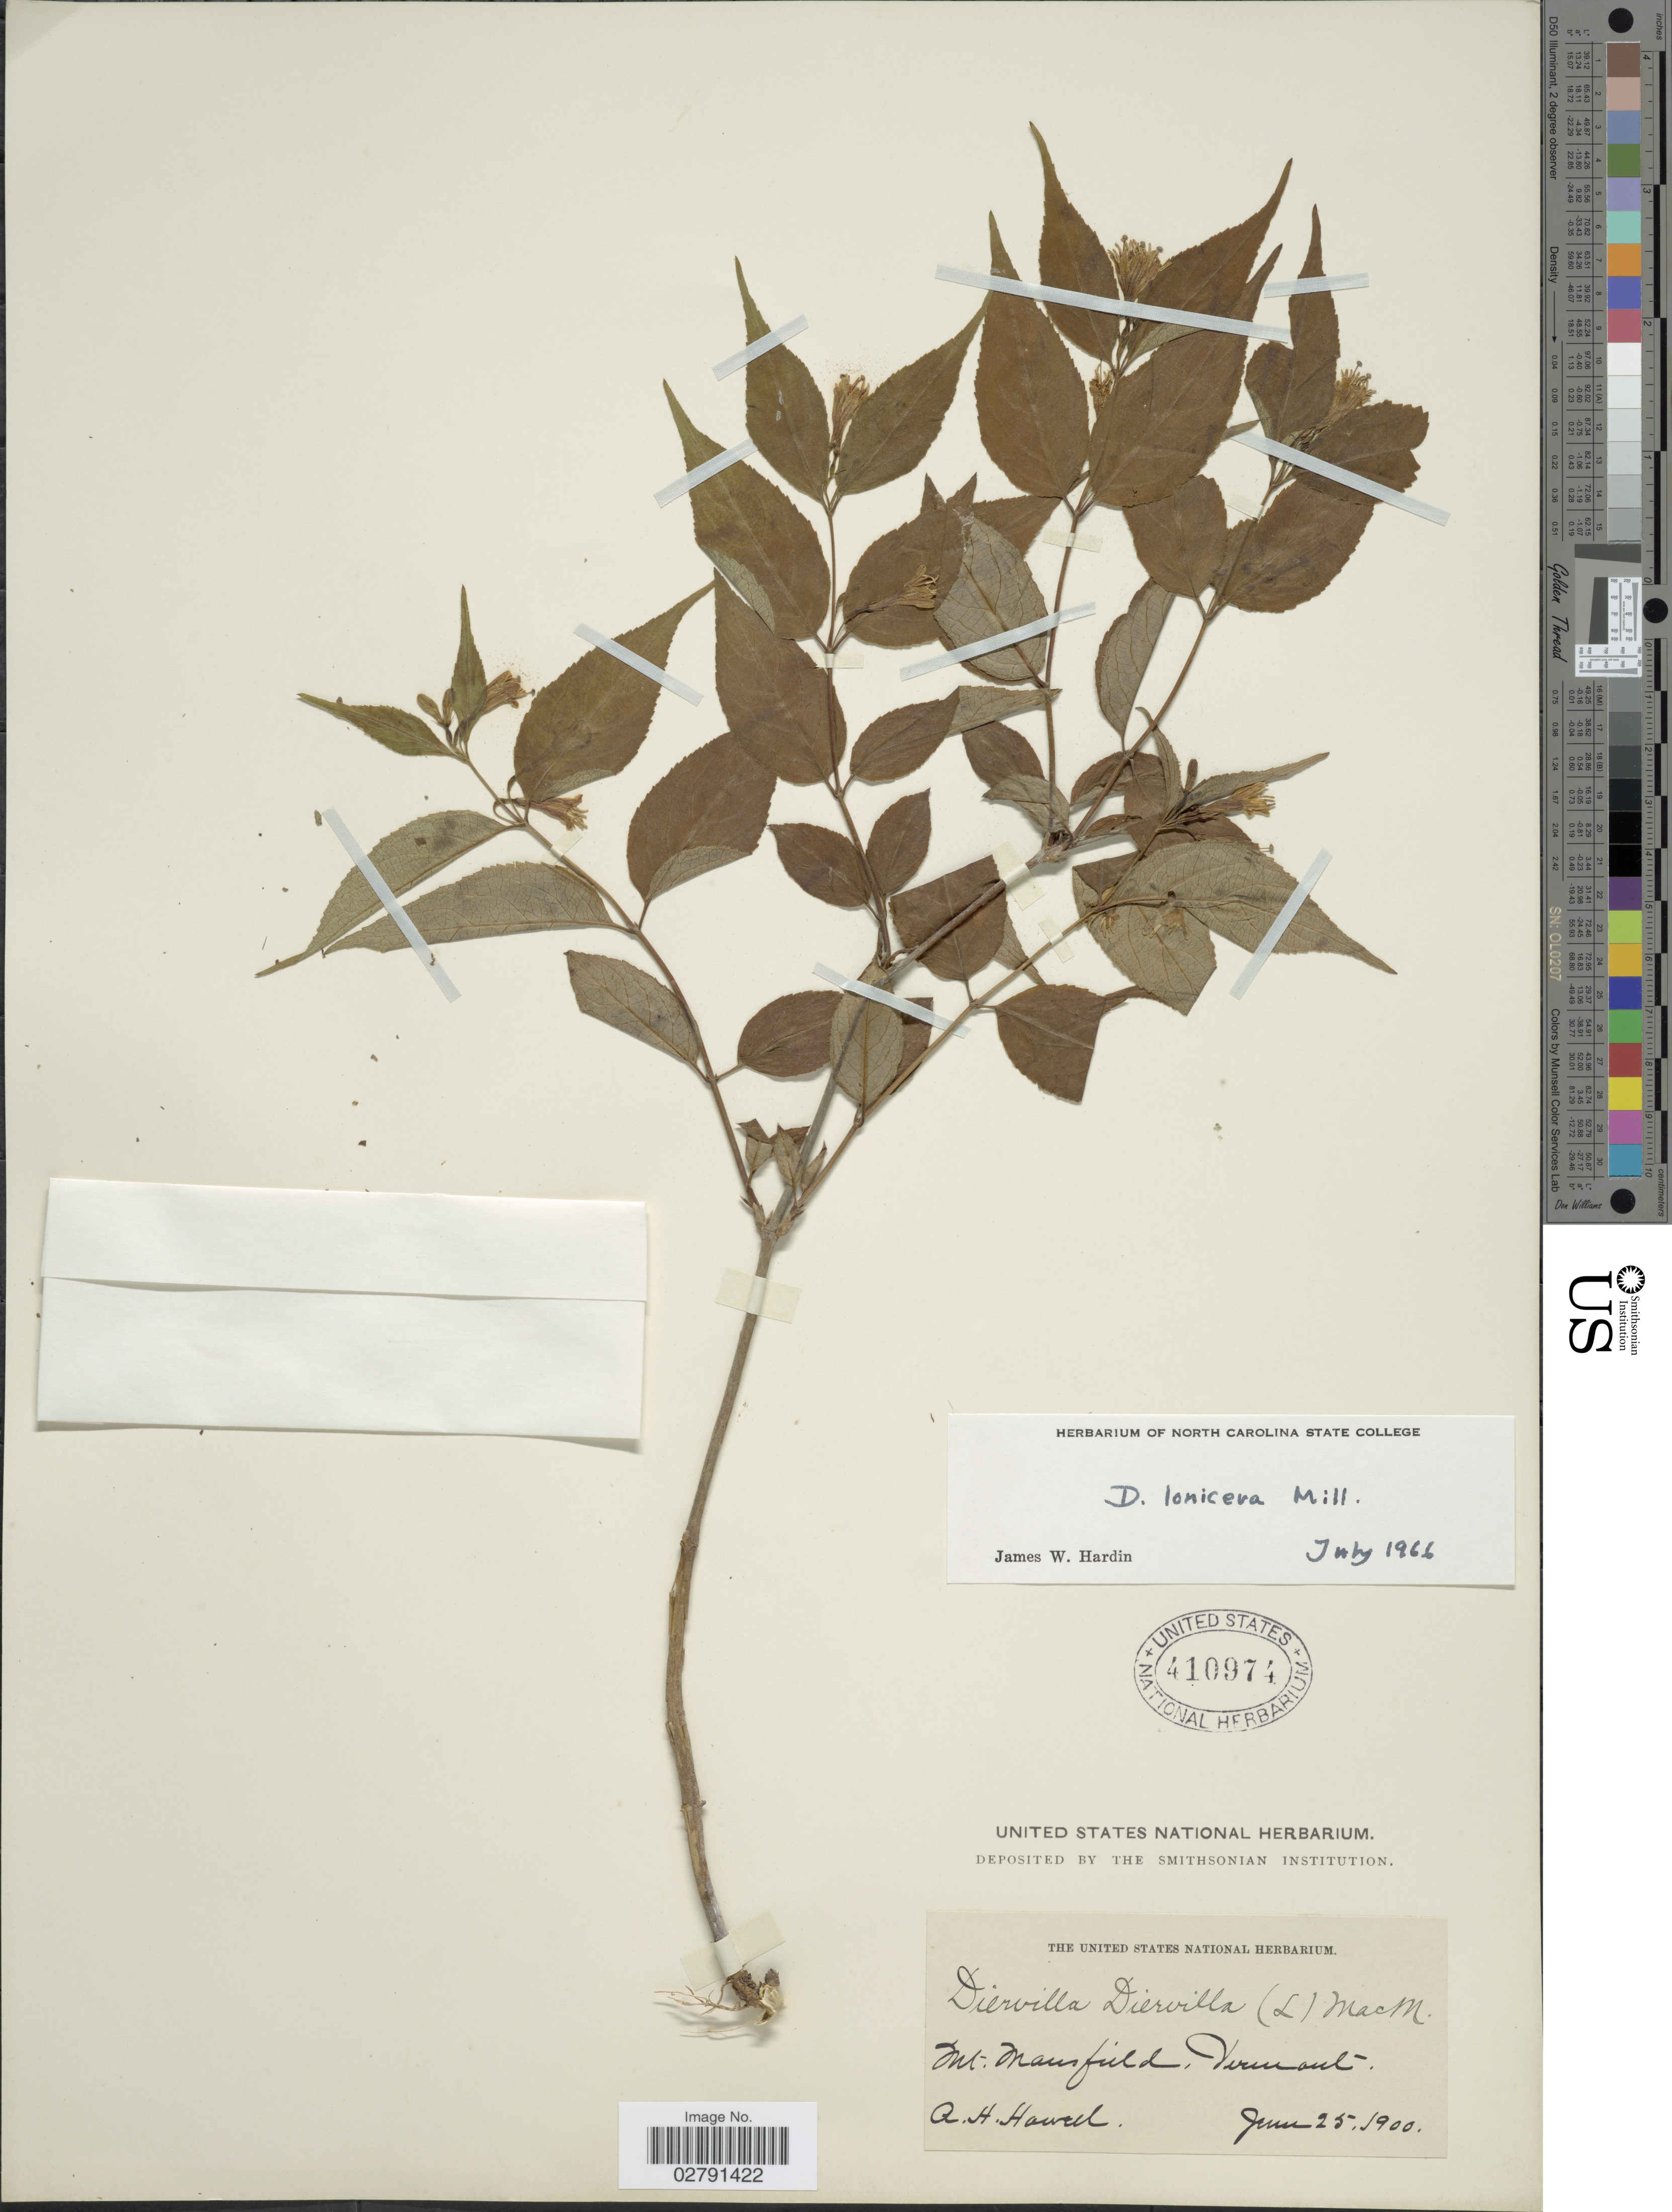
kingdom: Plantae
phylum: Tracheophyta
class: Magnoliopsida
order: Dipsacales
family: Caprifoliaceae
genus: Diervilla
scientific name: Diervilla lonicera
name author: Mill.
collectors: A. Howell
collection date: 1900-06-25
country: United States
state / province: Vermont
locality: Mt. Mansfield.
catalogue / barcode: US 410974